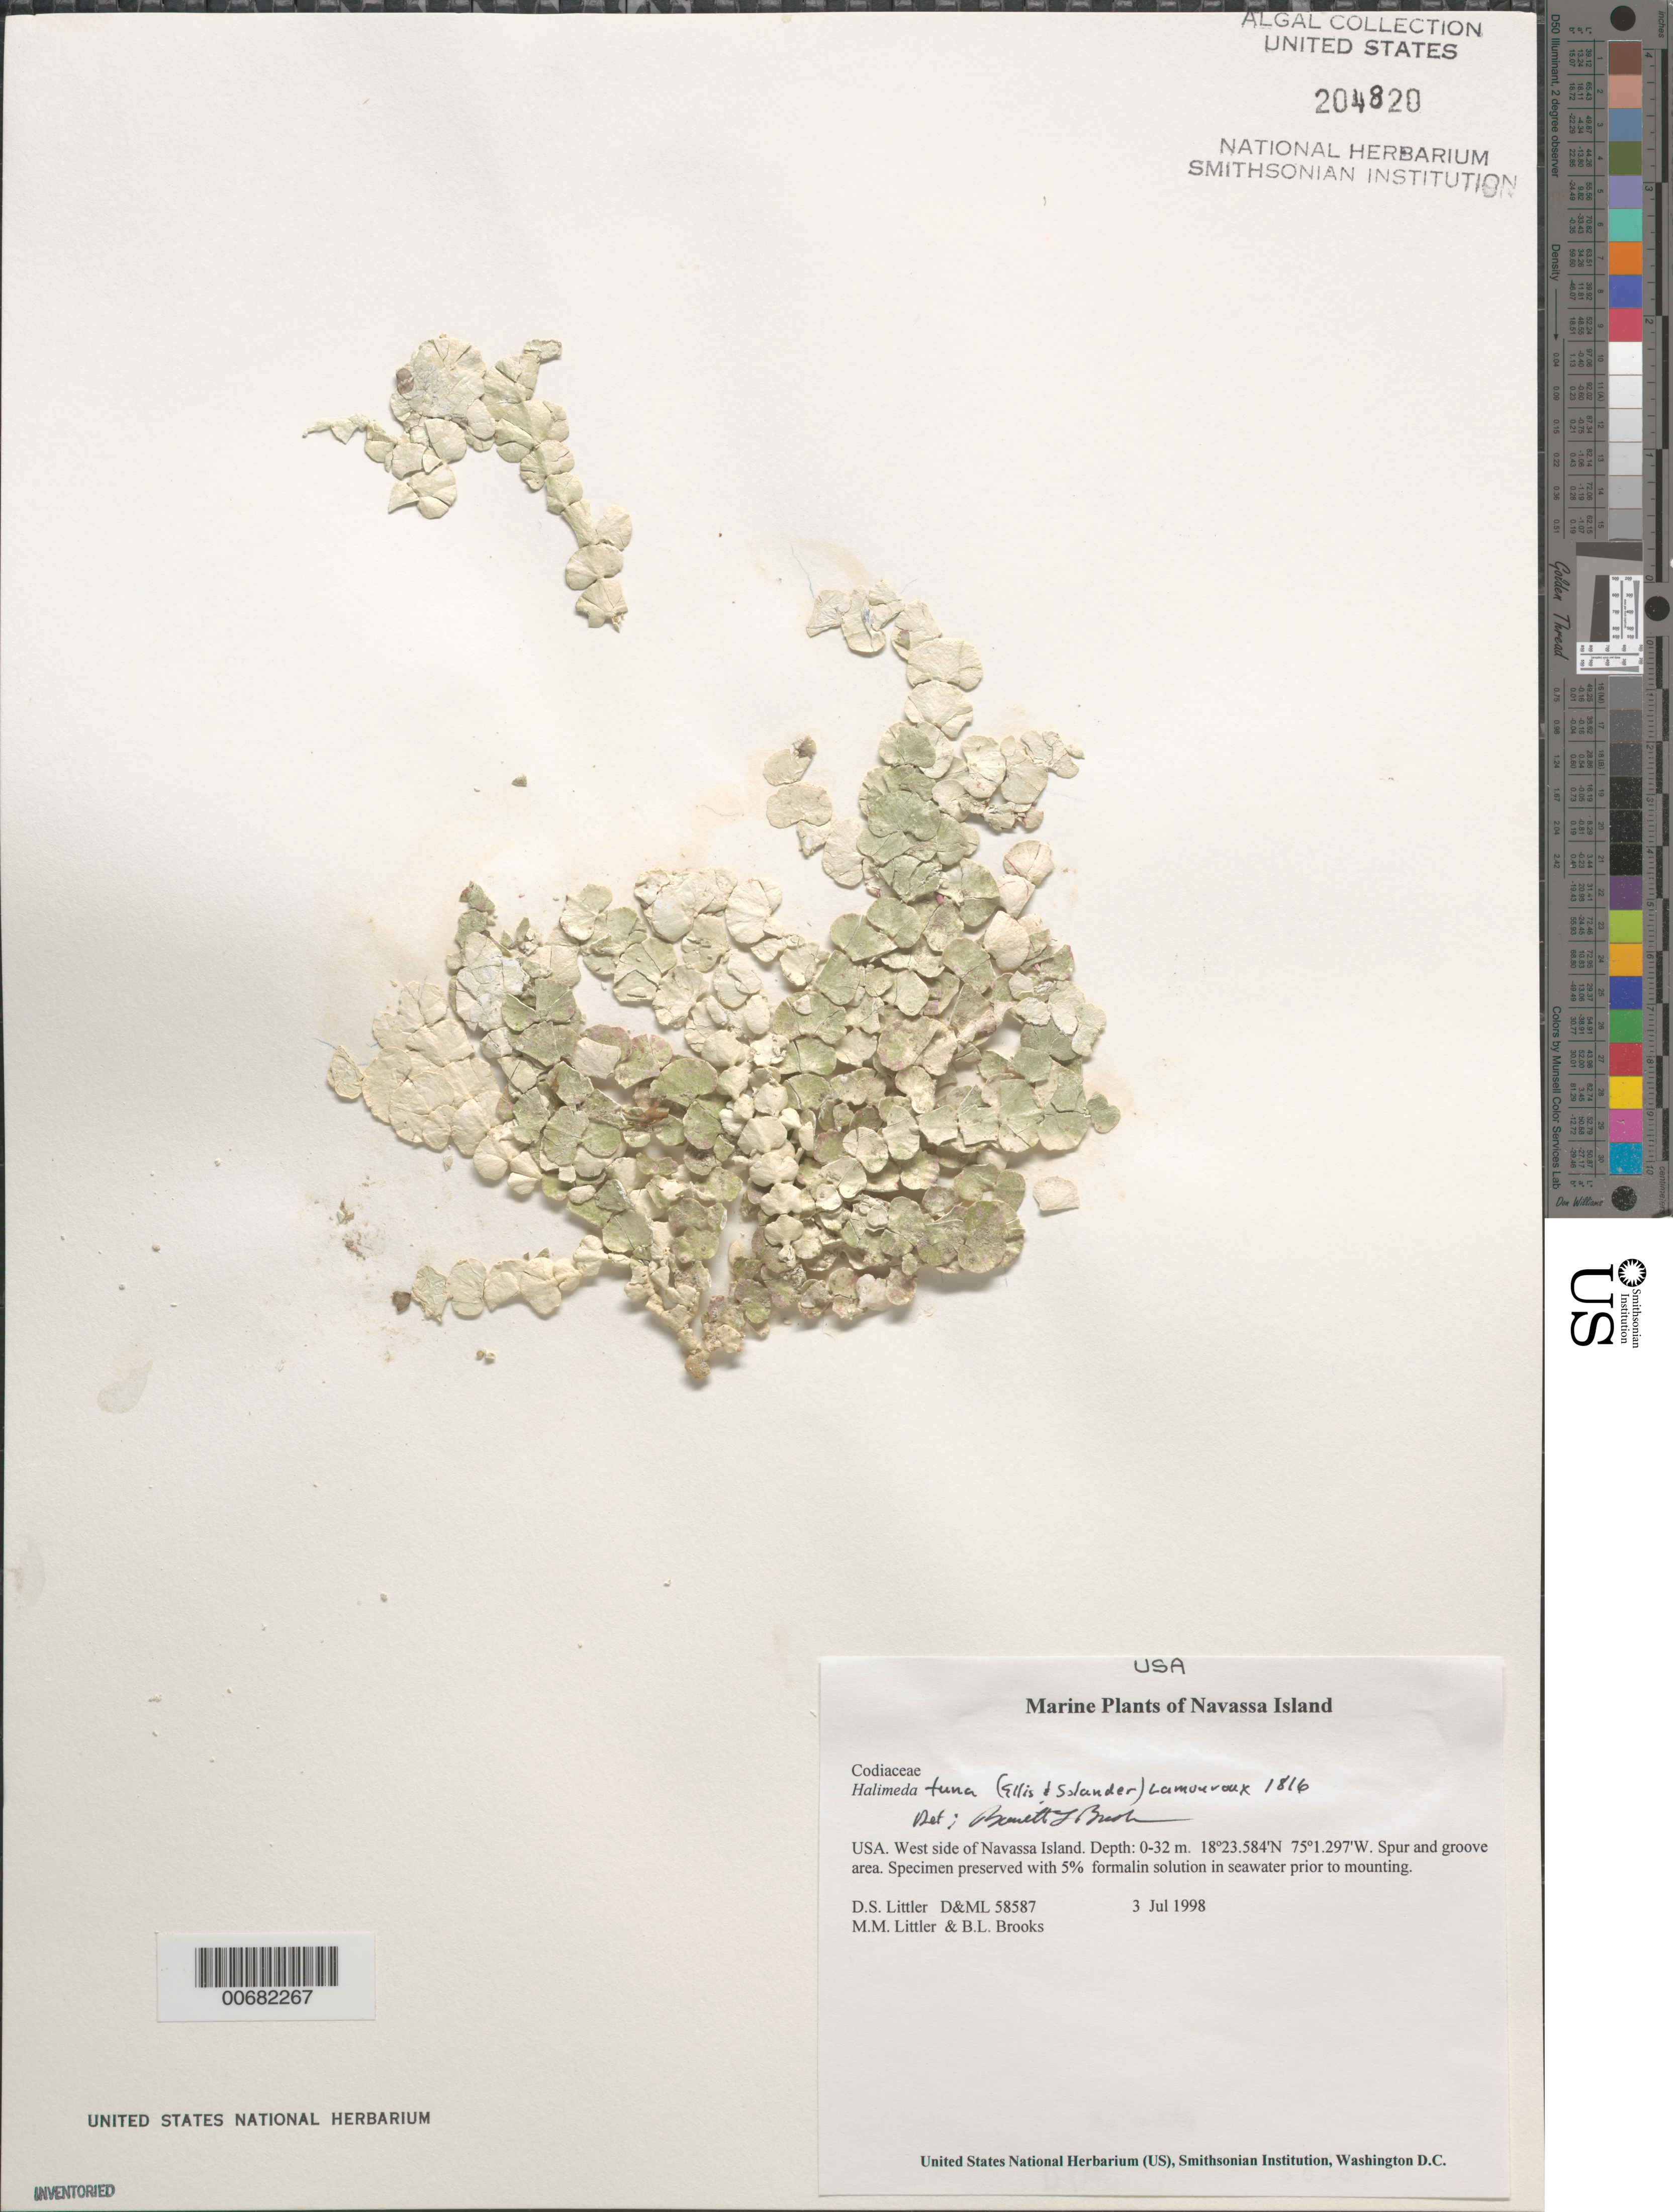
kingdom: Plantae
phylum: Chlorophyta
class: Ulvophyceae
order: Bryopsidales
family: Halimedaceae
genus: Halimeda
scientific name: Halimeda tuna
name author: (J. Ellis & Sol.) J.V.Lamouroux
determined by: Brooks, B. L., (BOT), Smithsonian Institution - National Museum of Natural History (UNITED STATES)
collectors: D. S. Littler, M. M. Littler & B. Brooks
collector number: D&ML 58587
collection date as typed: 03 Jul 1998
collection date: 1998-07-03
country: Navassa Island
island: Navassa Island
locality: West side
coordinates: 18 23.584' N, 75 1.297' W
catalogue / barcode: US 204820